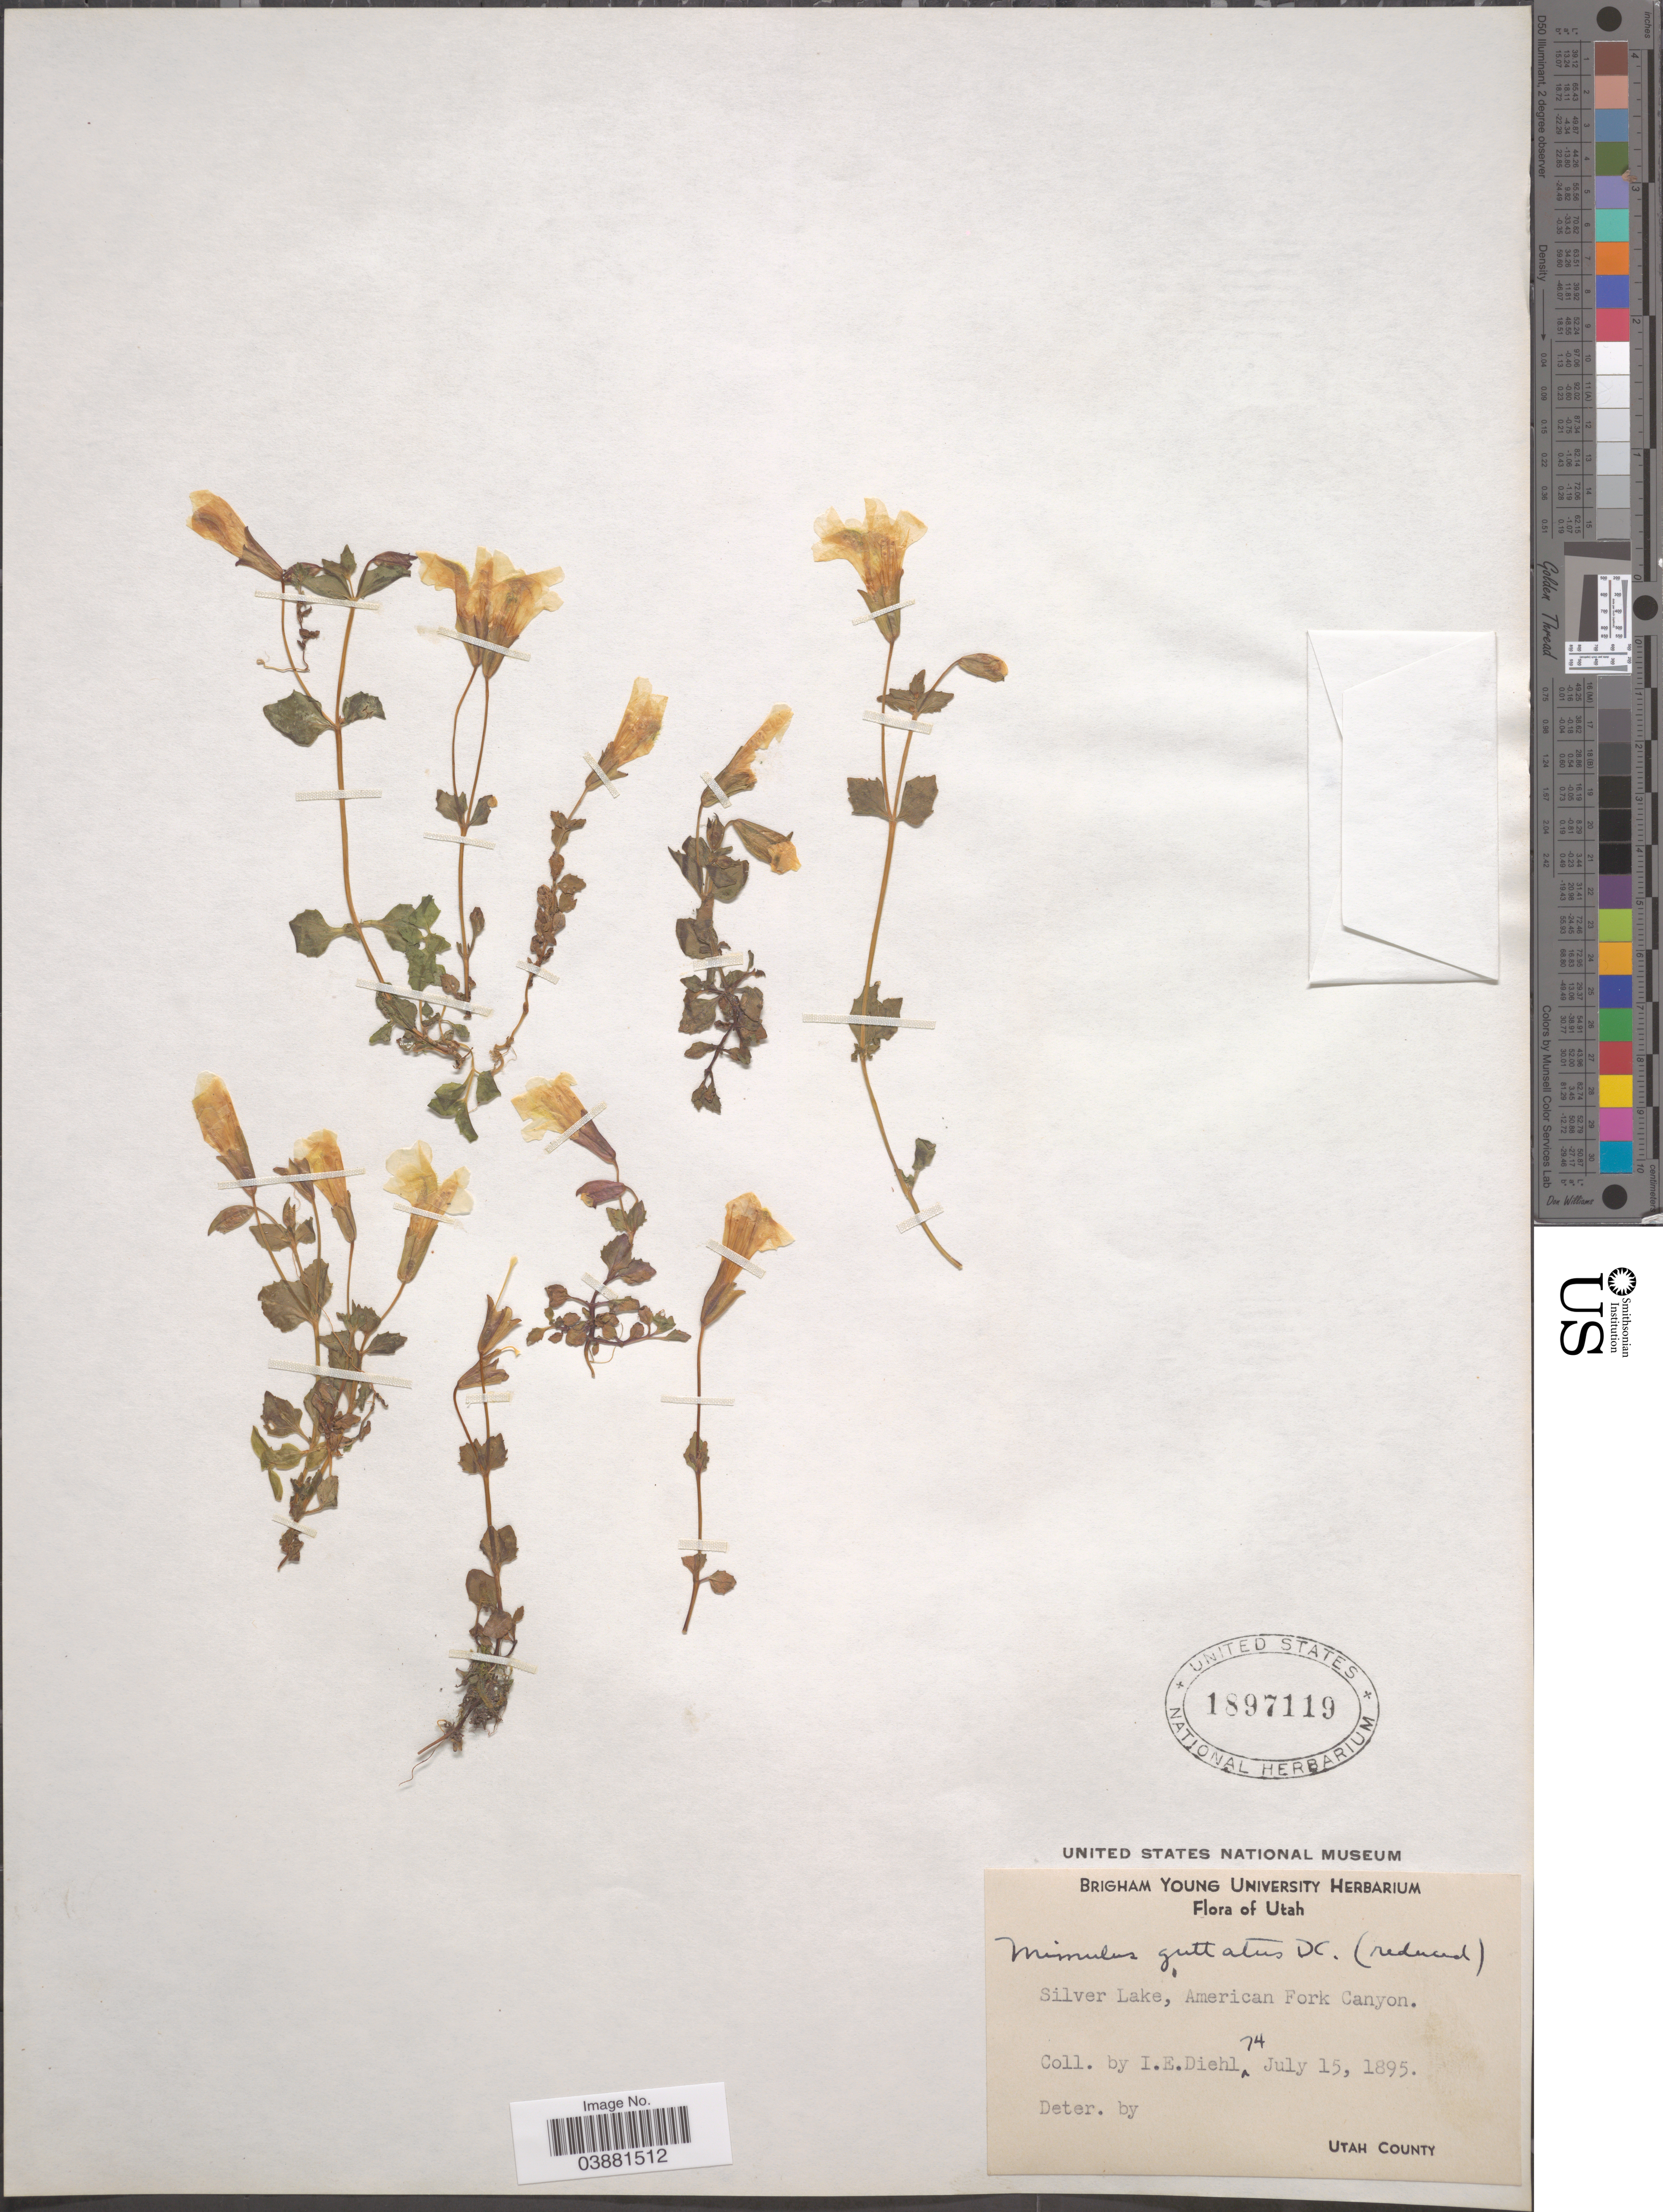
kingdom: Plantae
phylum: Tracheophyta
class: Magnoliopsida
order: Lamiales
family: Phrymaceae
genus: Mimulus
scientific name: Mimulus guttatus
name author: DC.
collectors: I. Diehl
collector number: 74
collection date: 1895-07-15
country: United States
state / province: Utah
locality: Silver Lake, American Fork Canyon. Utah County.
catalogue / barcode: US 1897119